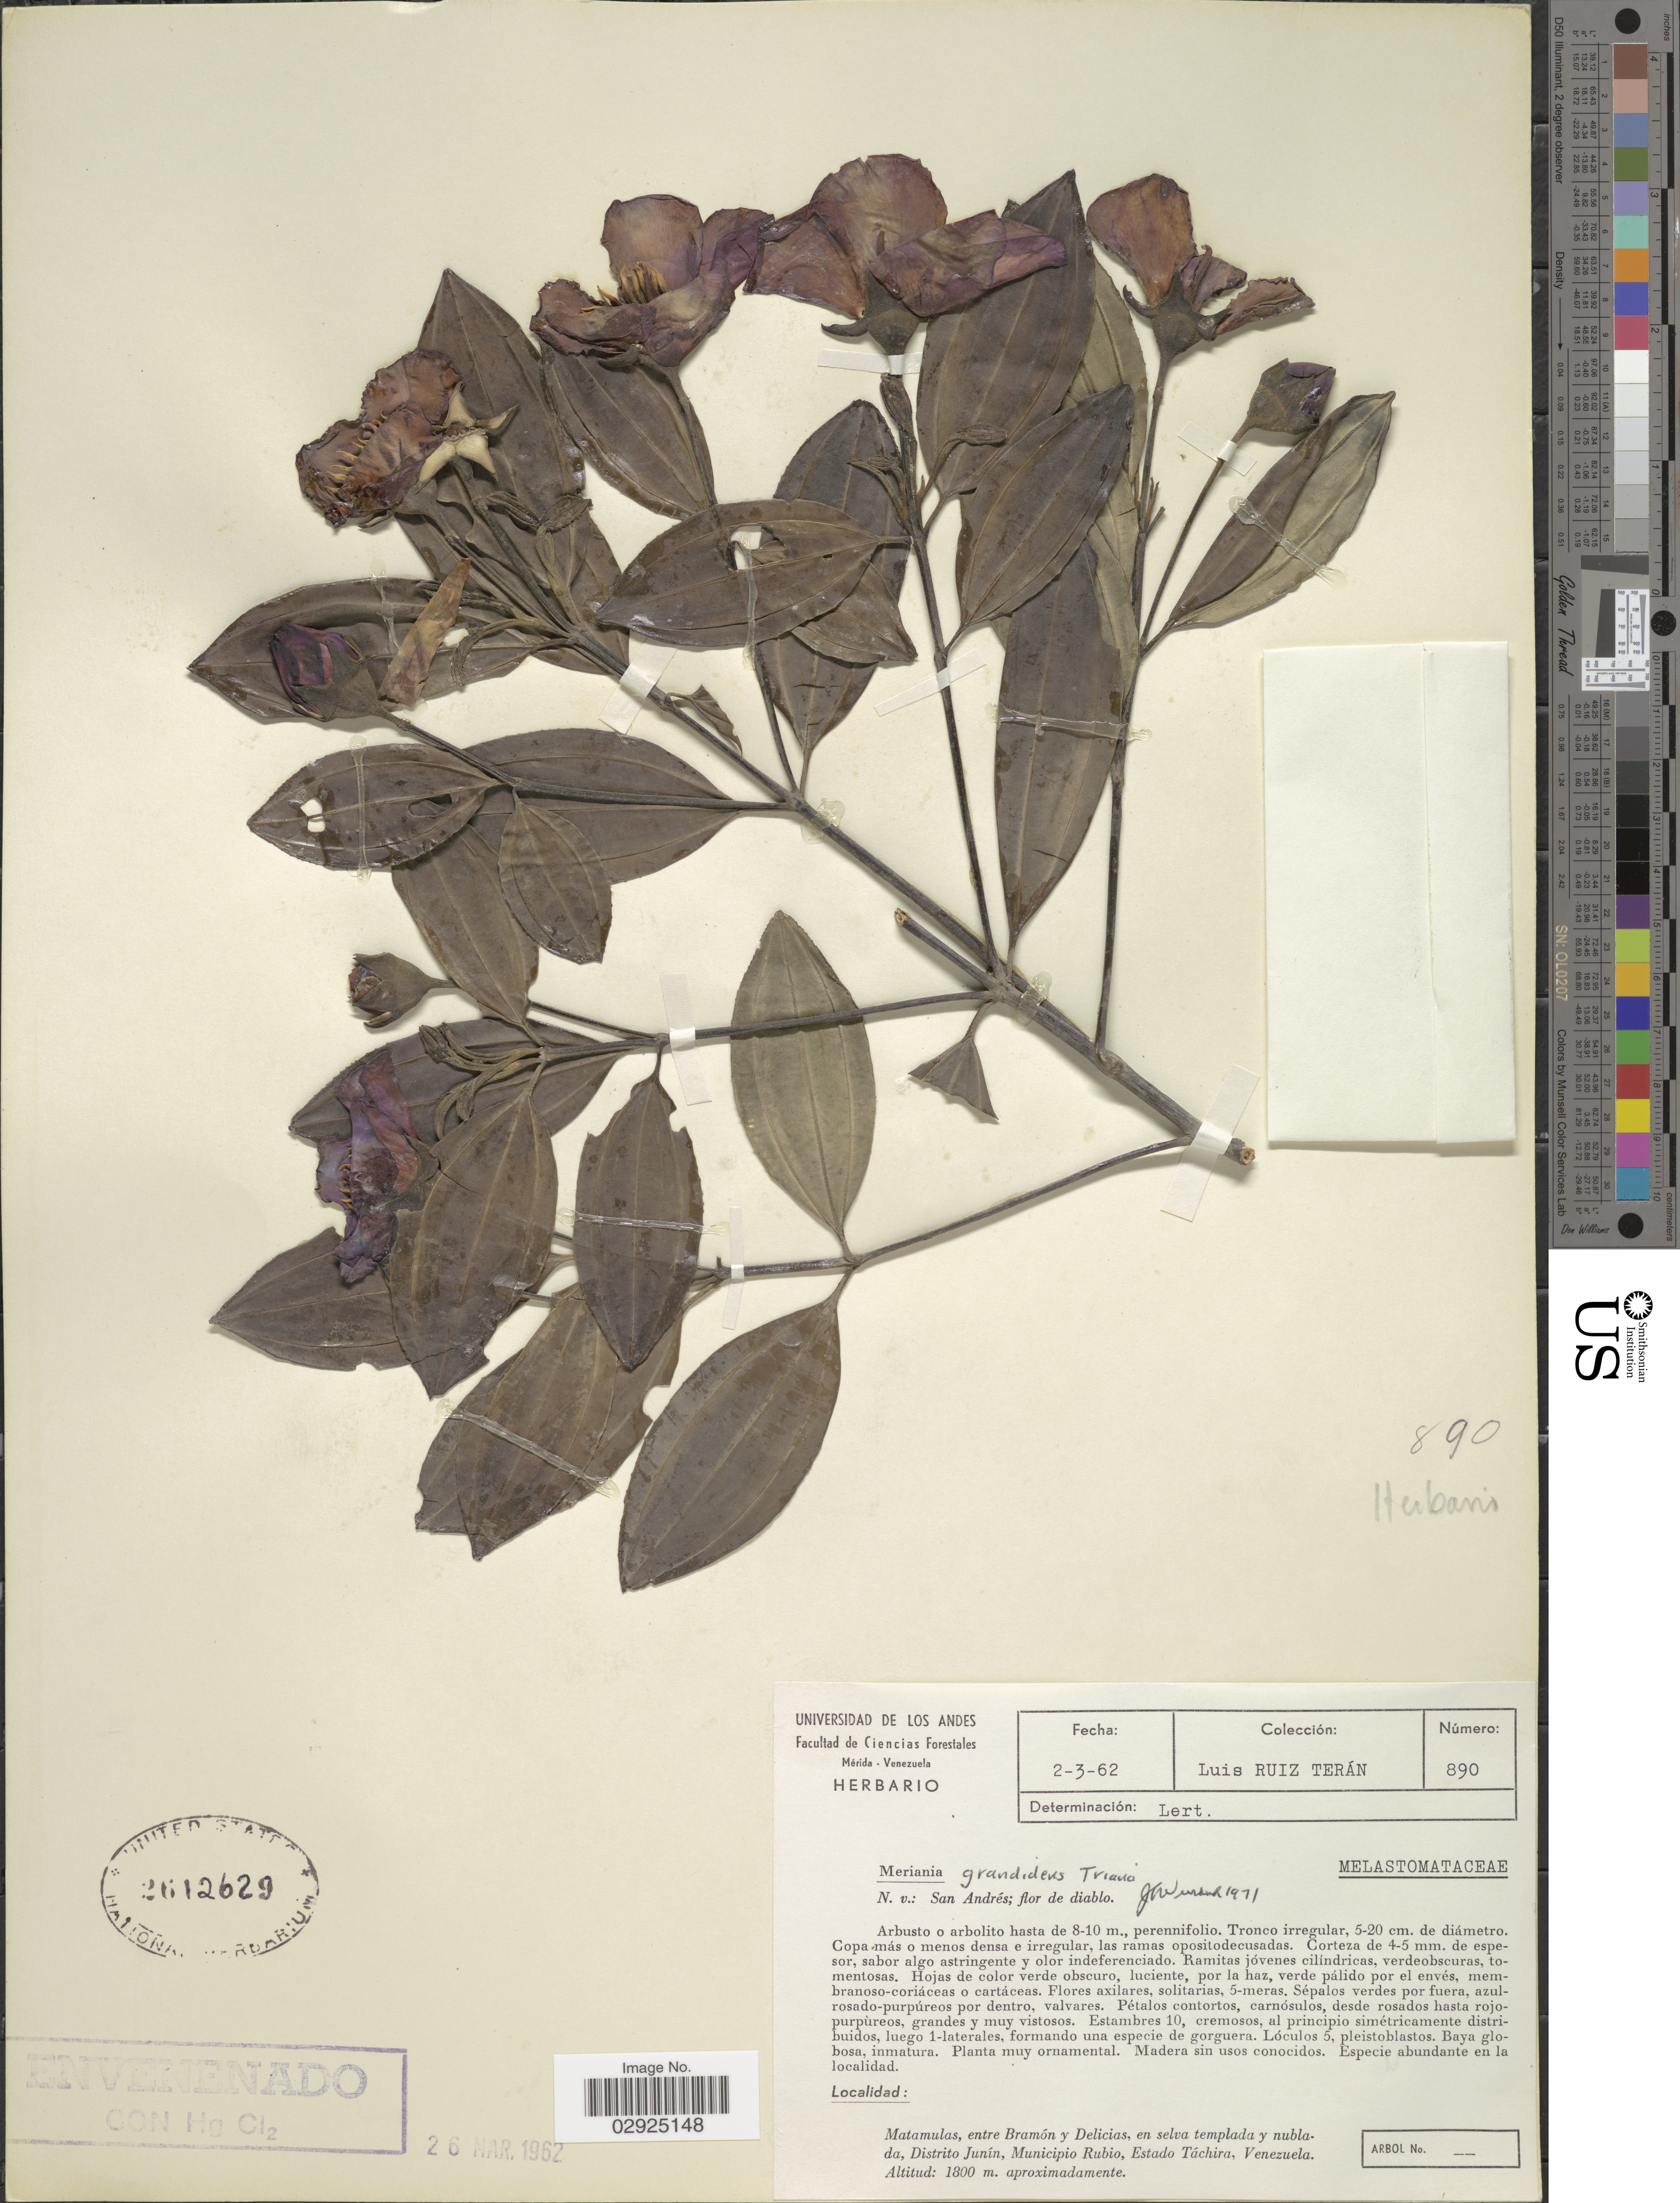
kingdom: Plantae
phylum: Tracheophyta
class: Magnoliopsida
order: Myrtales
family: Melastomataceae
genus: Meriania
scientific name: Meriania grandidens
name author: Triana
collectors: L. Teran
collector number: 890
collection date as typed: Transcribed d/m/y: 2/3/62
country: Venezuela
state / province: Tachira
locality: Matamulas, entre Bramón y Delicias, en selva templada y nublada, Distrito Junín, Municipio Rubio.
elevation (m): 1800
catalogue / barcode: US 2612629